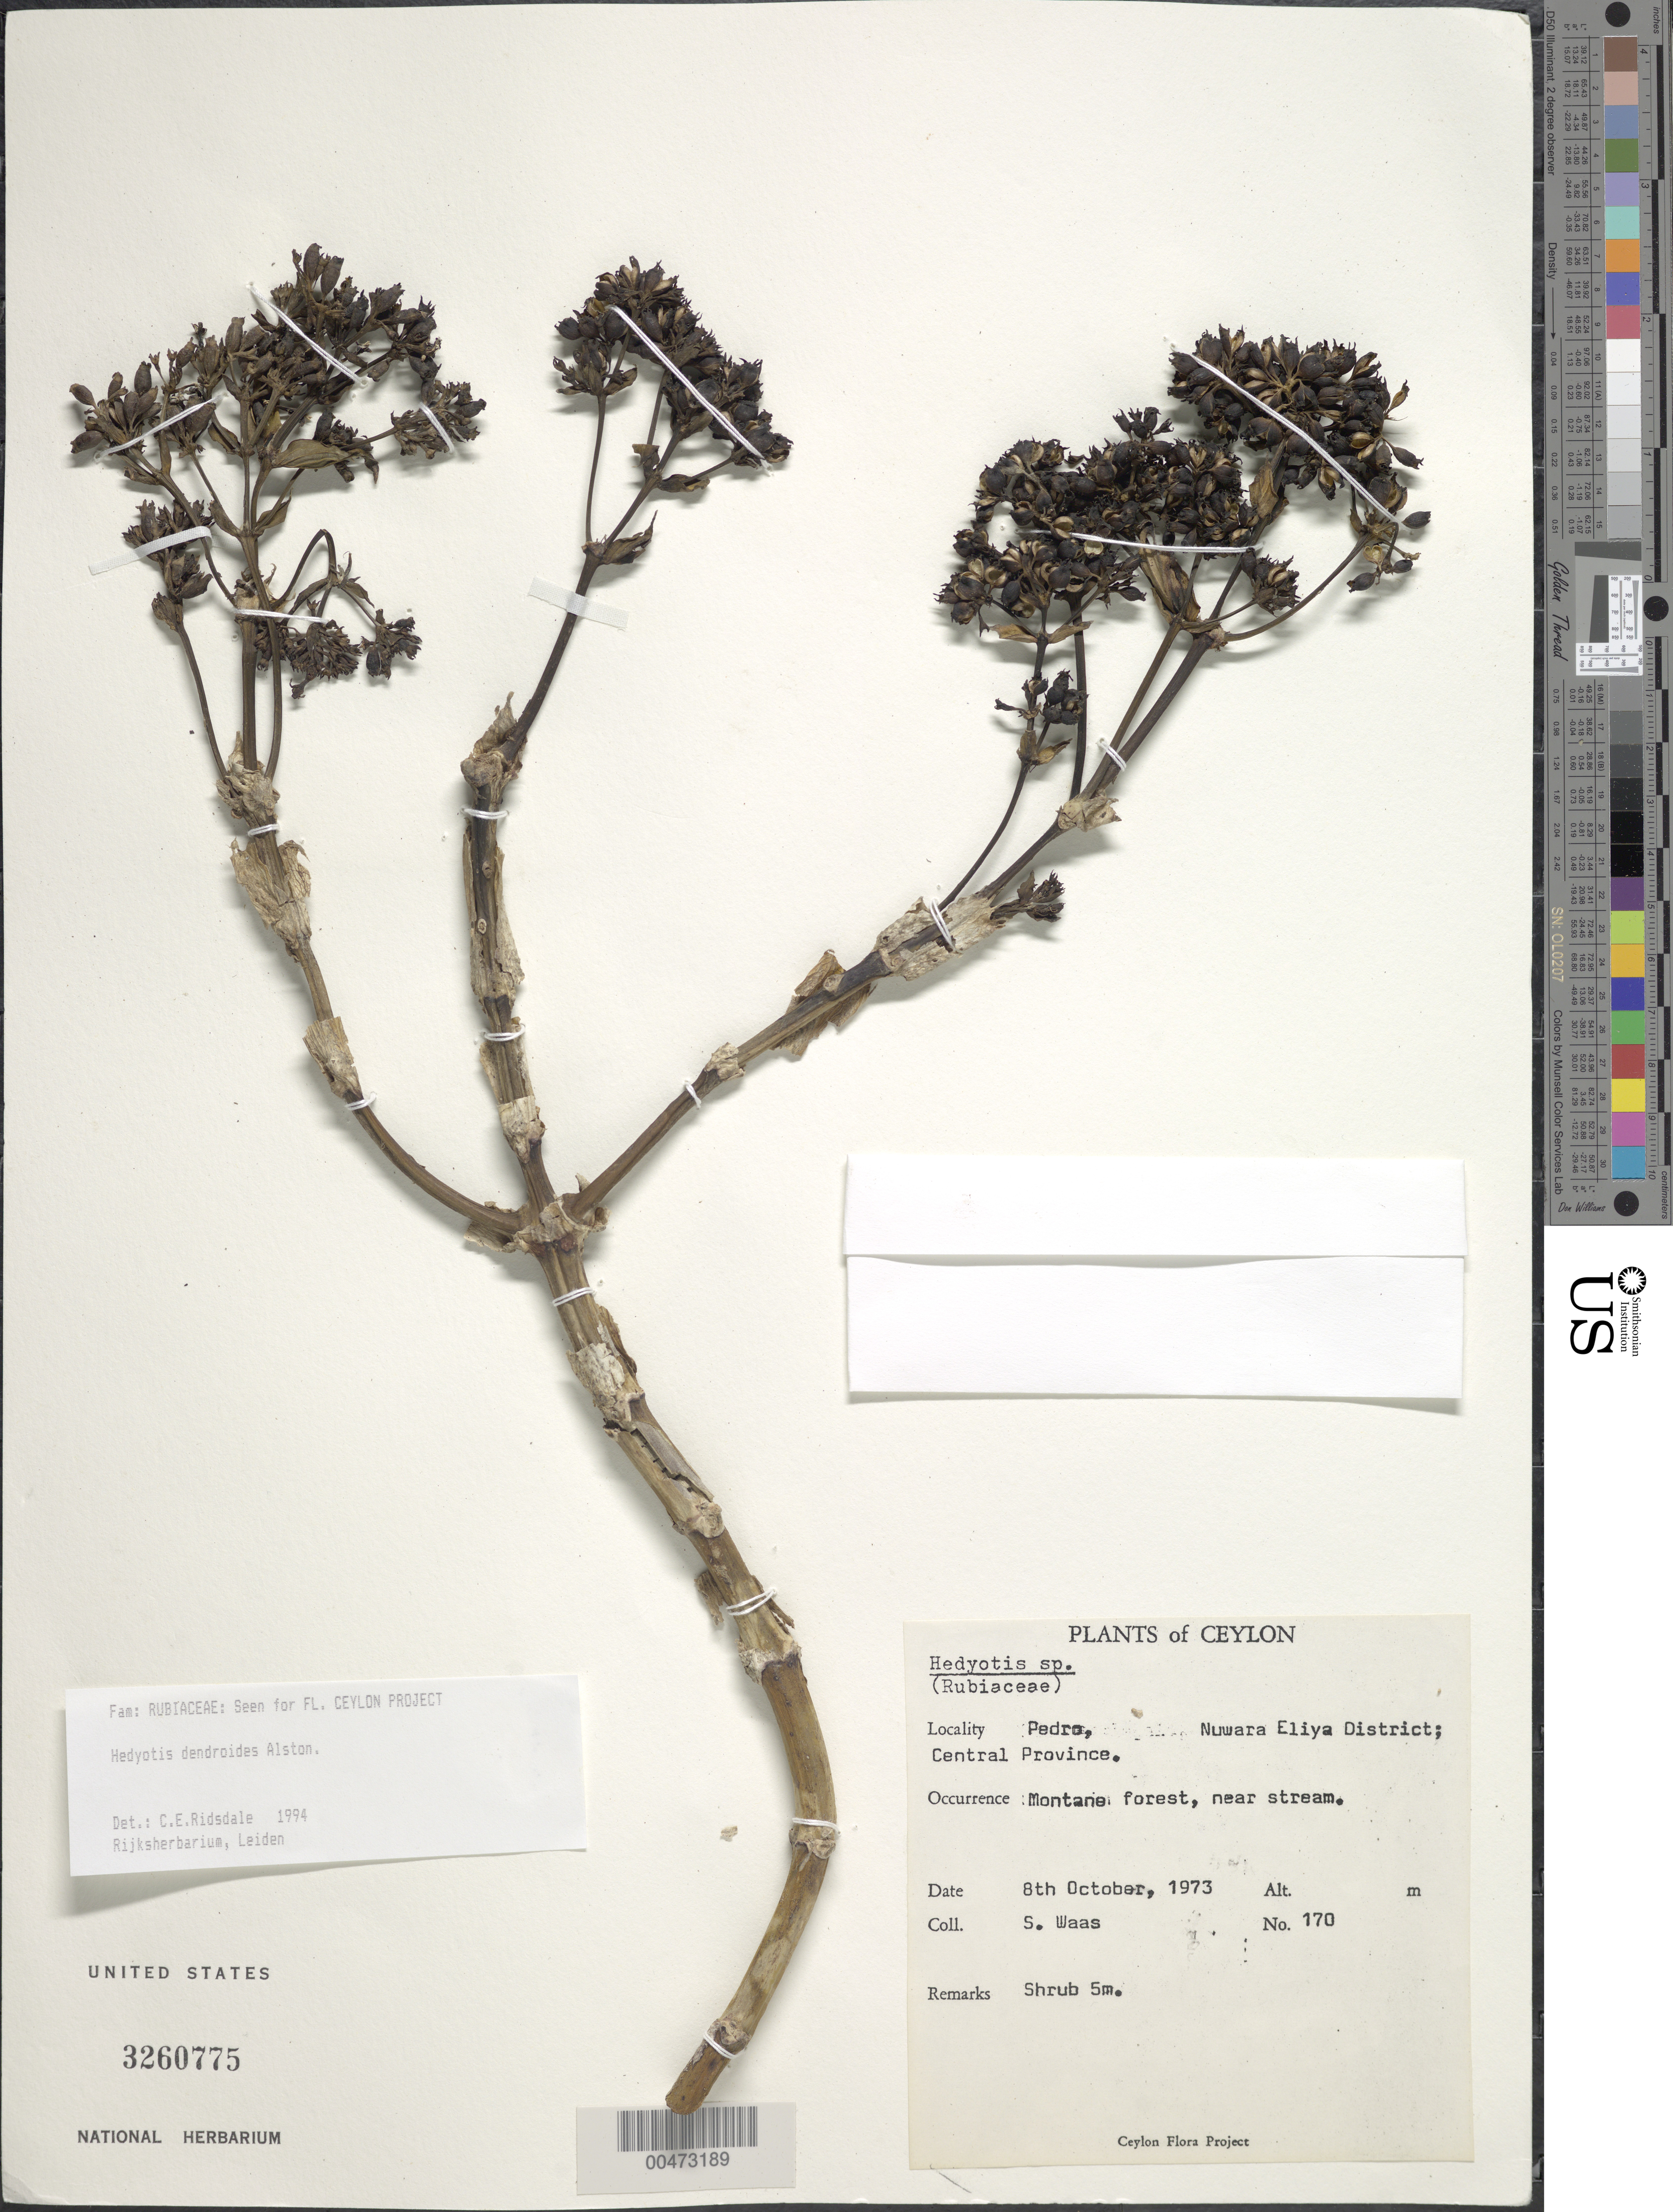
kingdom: Plantae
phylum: Tracheophyta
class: Magnoliopsida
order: Gentianales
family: Rubiaceae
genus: Hedyotis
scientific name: Hedyotis dendroides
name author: Alston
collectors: S. Waas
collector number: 170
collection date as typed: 08 Oct 1973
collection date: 1973-10-08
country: Sri Lanka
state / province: Central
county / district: Nuwara Eliya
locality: Pedro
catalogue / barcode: US 3260775